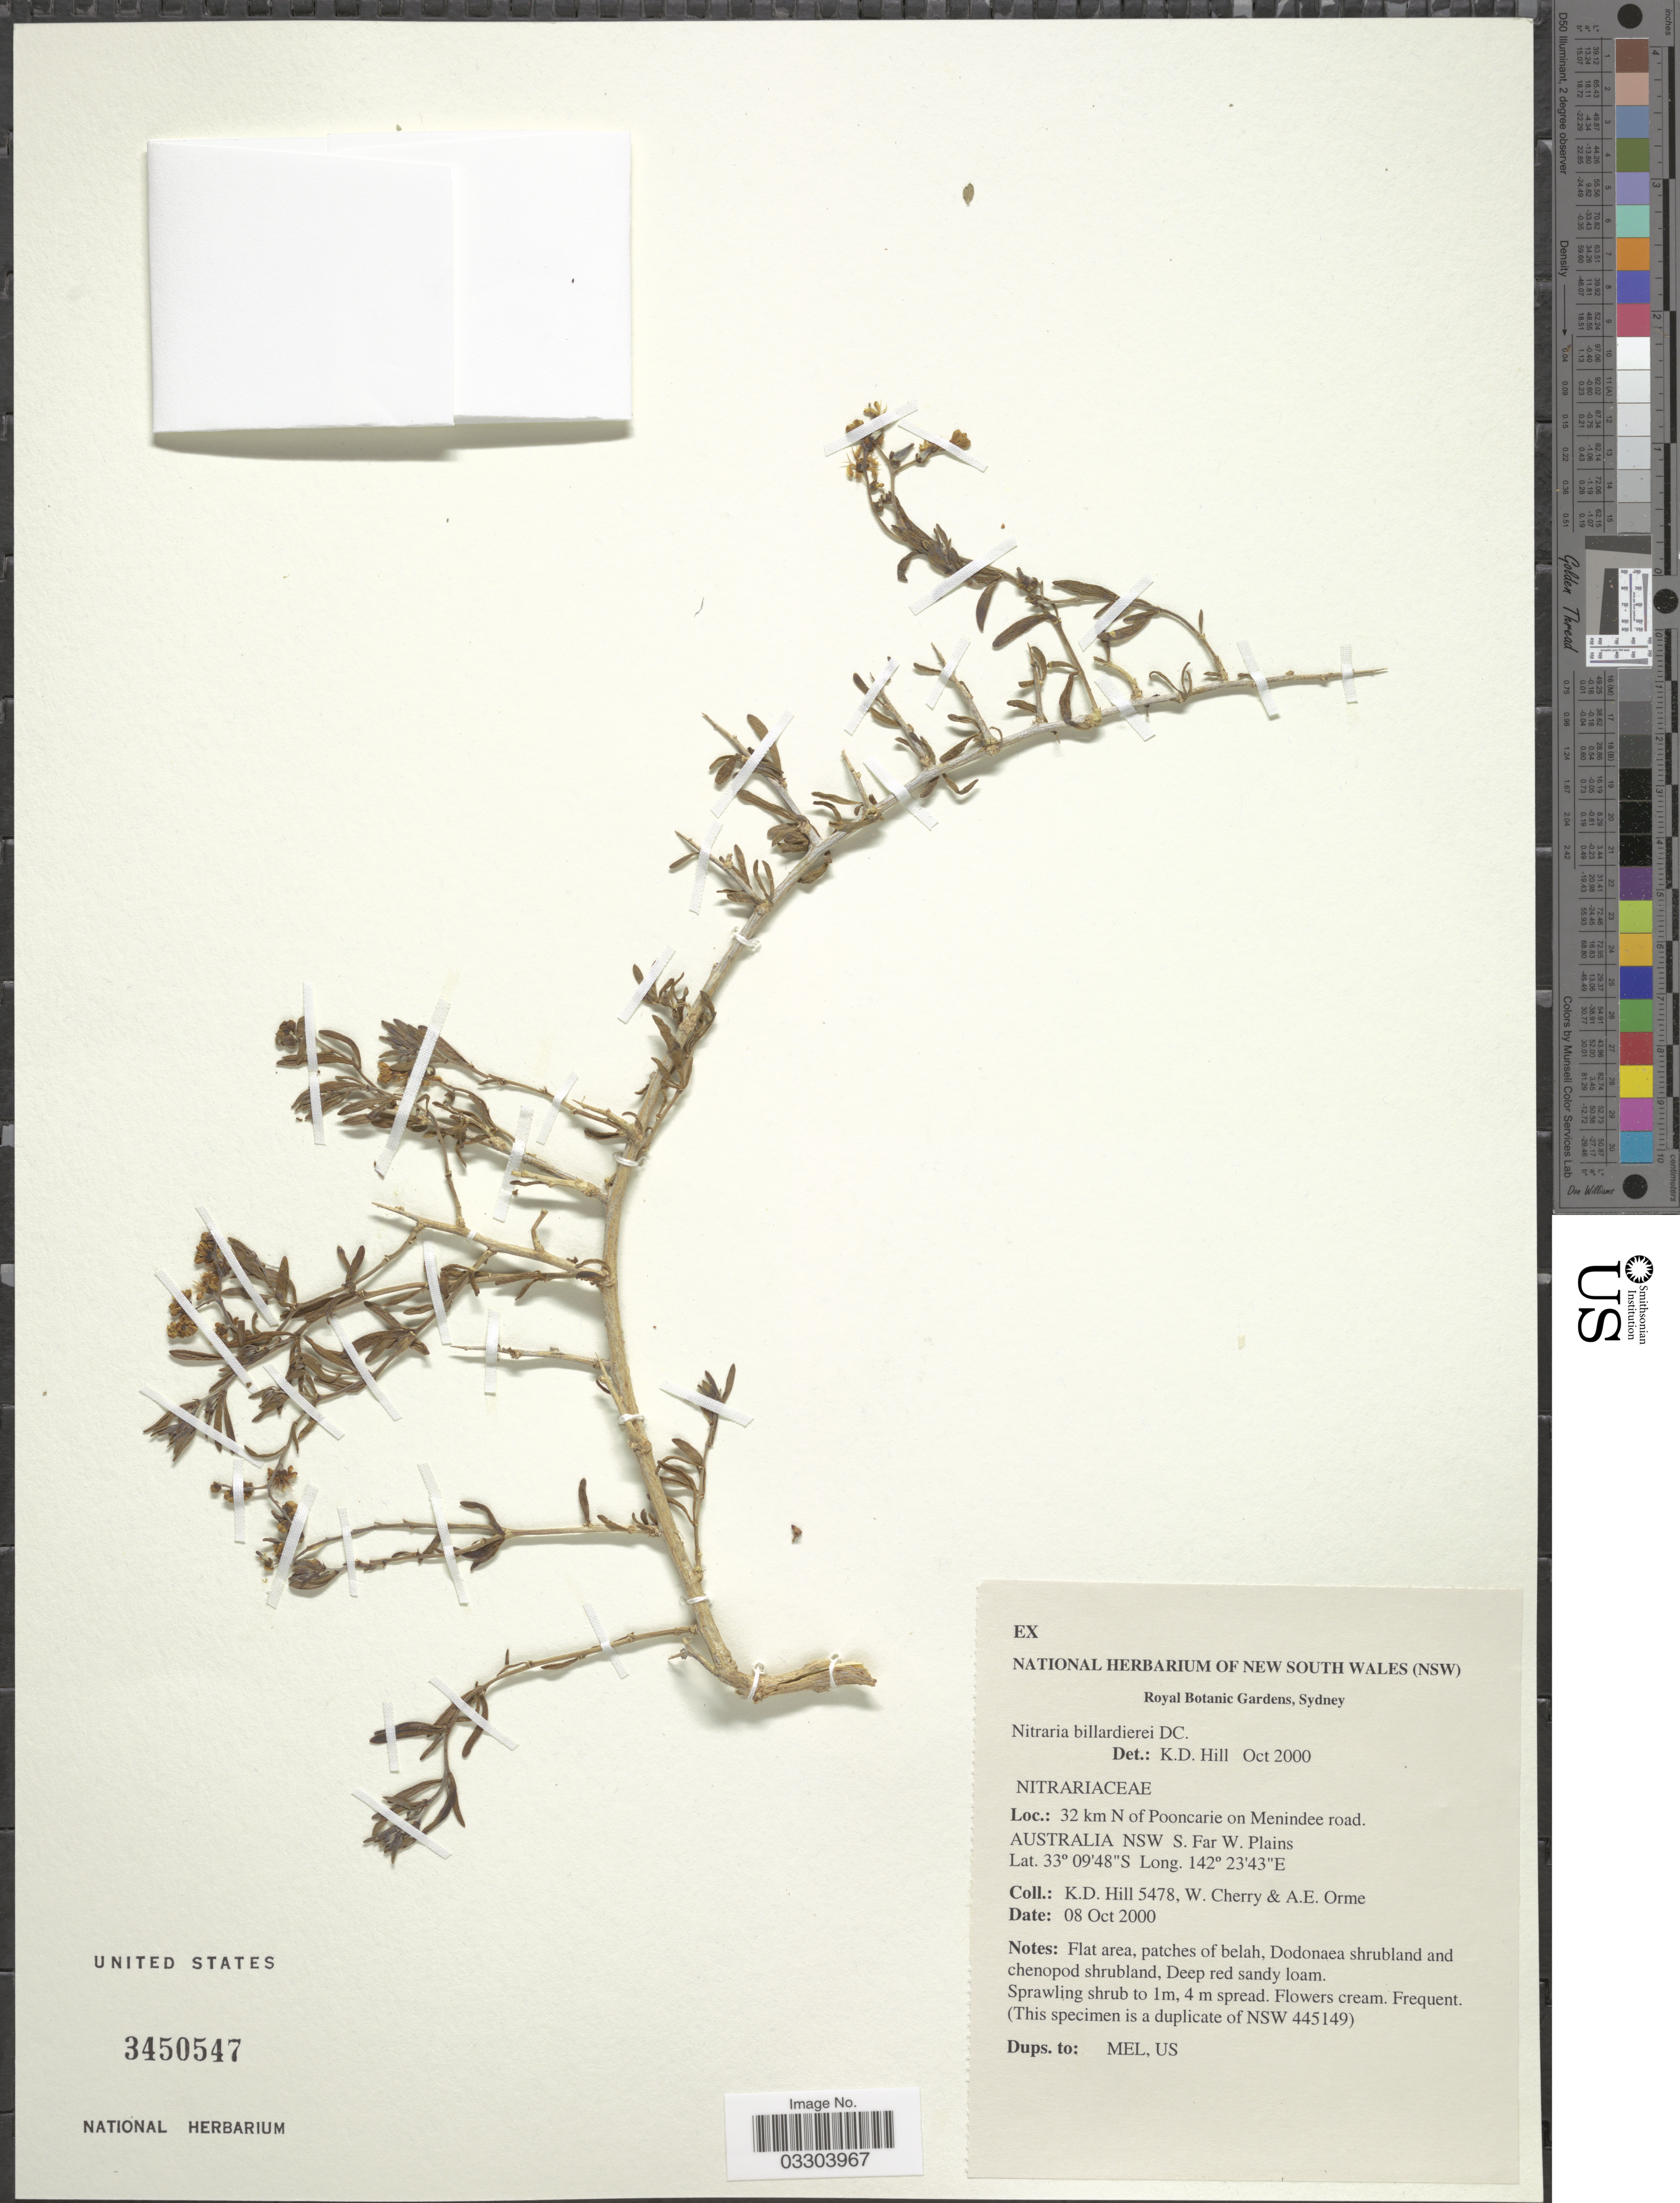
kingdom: Plantae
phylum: Tracheophyta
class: Magnoliopsida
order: Sapindales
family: Nitrariaceae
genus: Nitraria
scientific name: Nitraria billardierei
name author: DC.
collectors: K. D. Hill, W. A. Cherry & A. Orme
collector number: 5478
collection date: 2000-10-08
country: Australia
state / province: New South Wales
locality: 32 km N of Pooncarie on Menindee road. AUSTRALIA NSW S. Far W. Plains.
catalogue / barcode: US 3450547